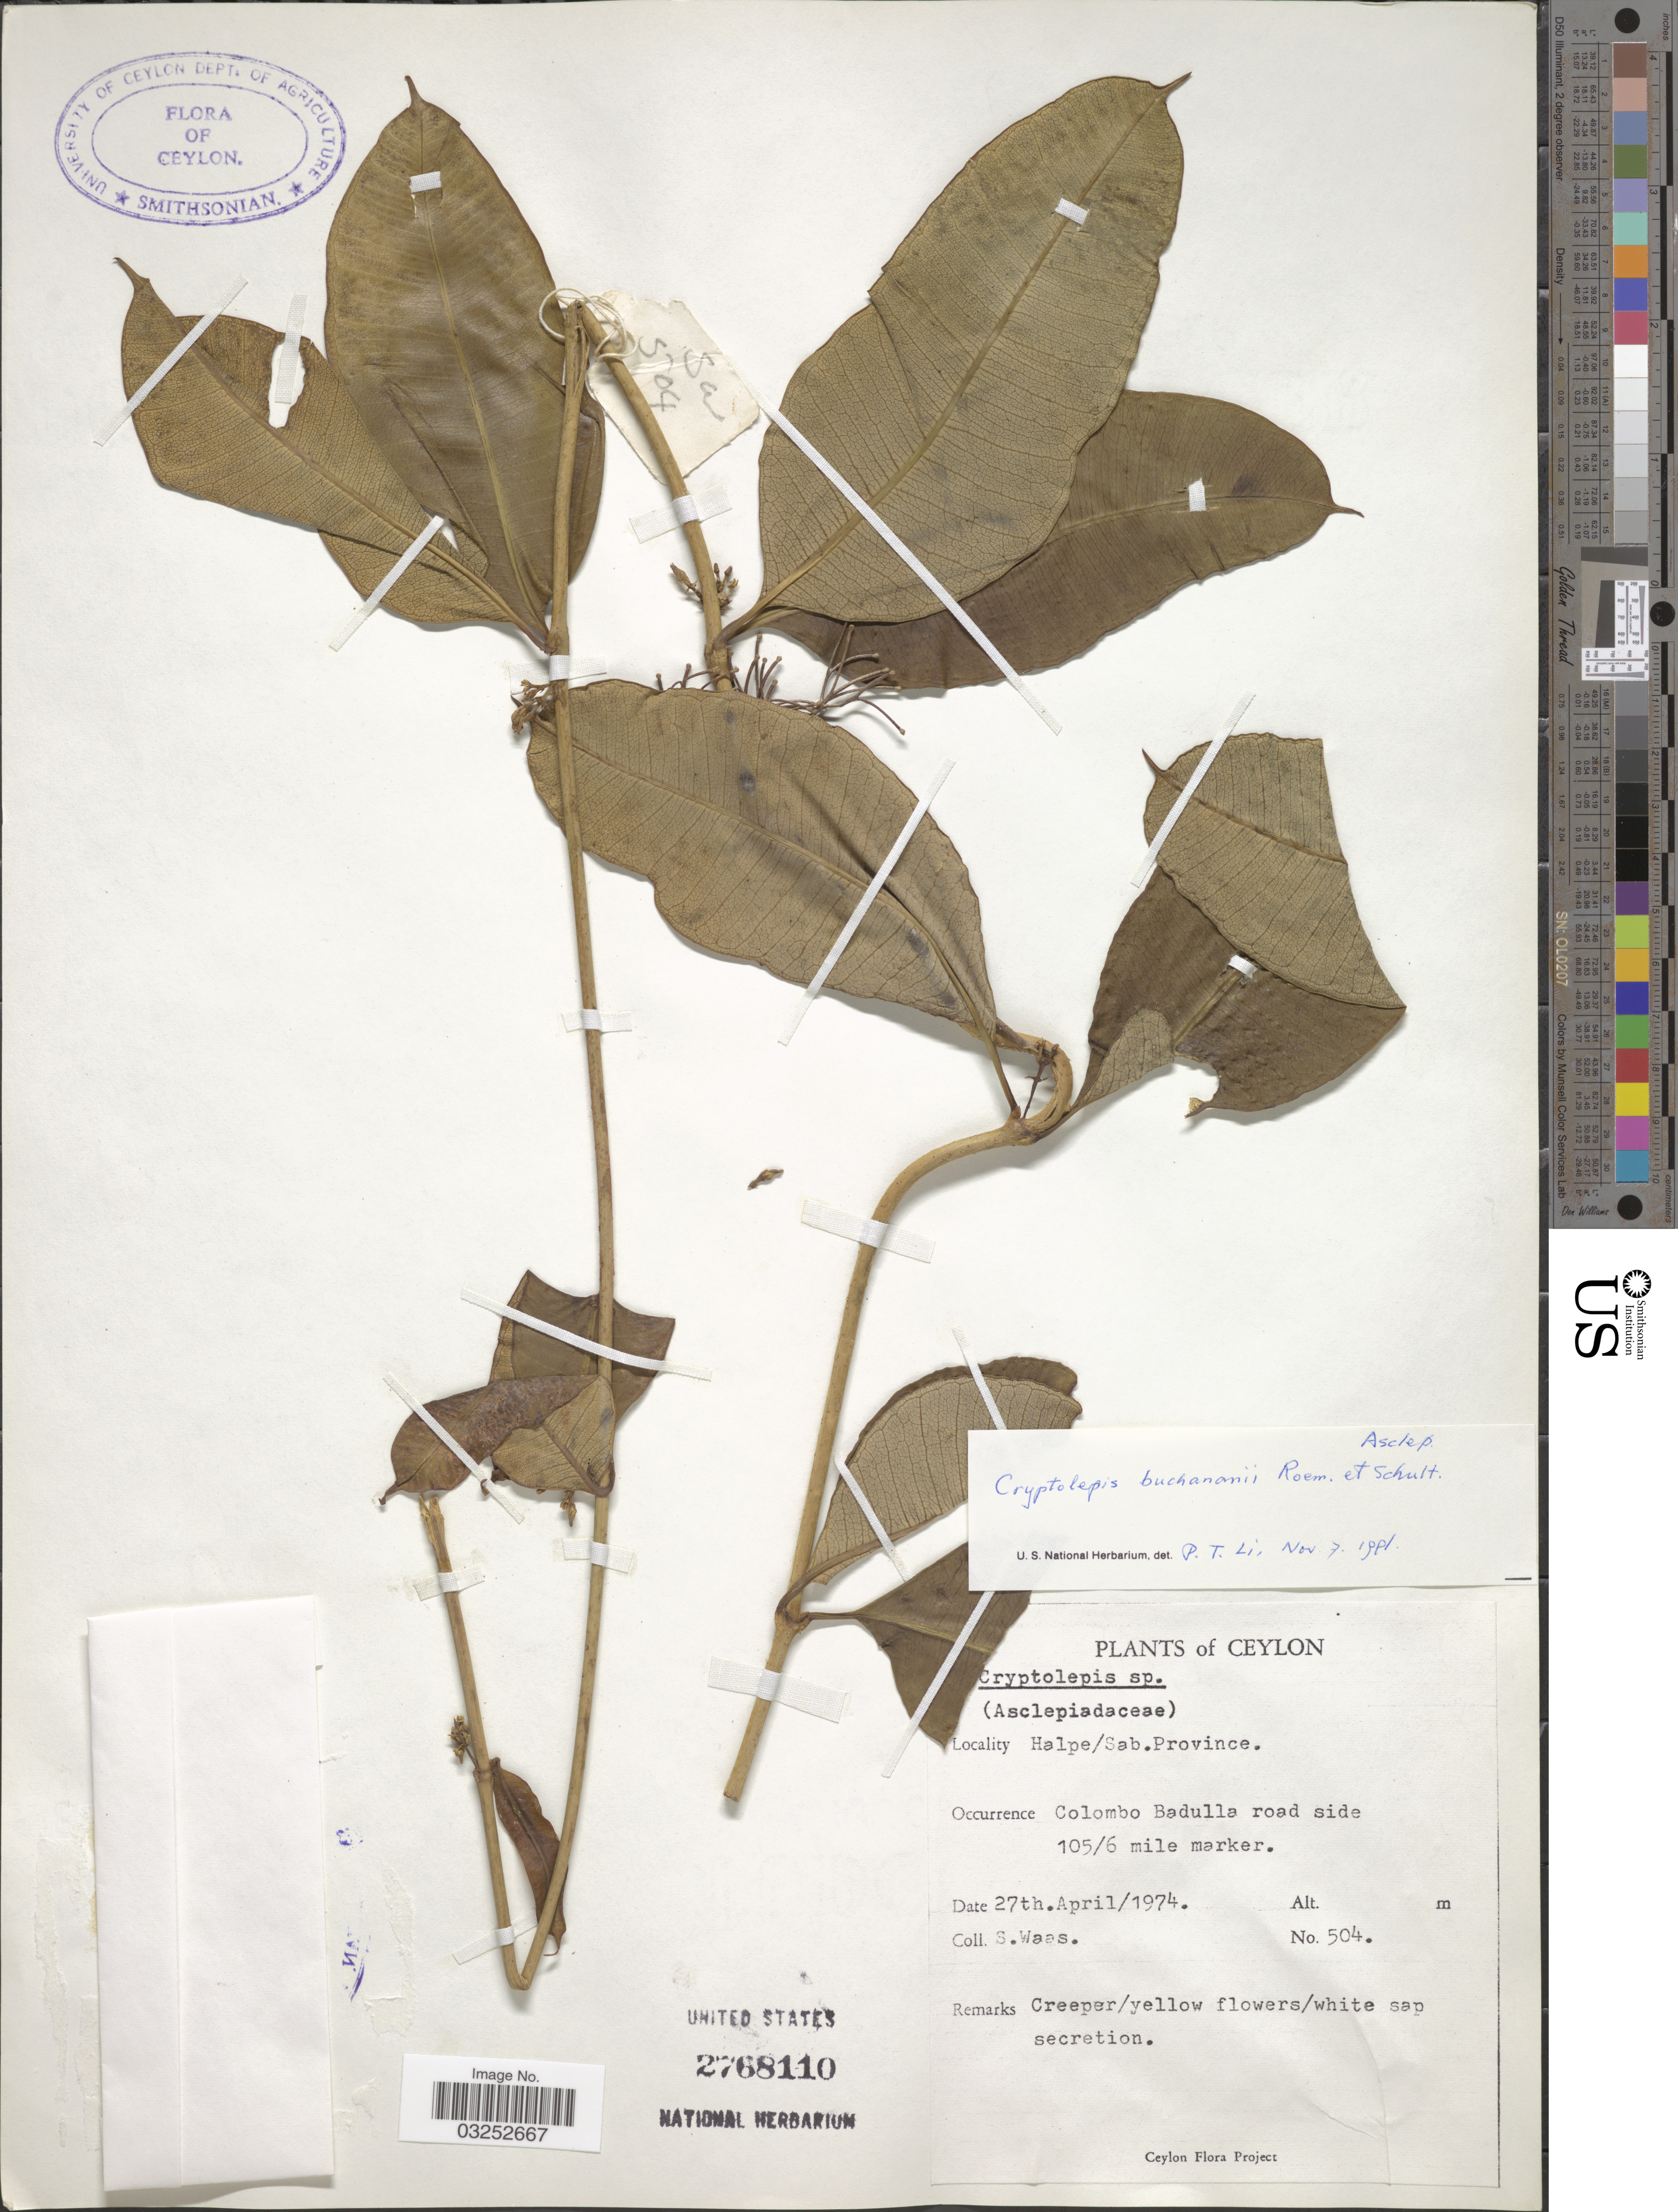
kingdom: Plantae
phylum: Tracheophyta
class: Magnoliopsida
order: Gentianales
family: Apocynaceae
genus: Cryptolepis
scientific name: Cryptolepis buchananii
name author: Roem. & Schult.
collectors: S. Waas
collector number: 504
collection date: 1974-04-27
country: Sri Lanka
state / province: Sabaragamuwa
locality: Ceylon, Halpe/ Sab. Province, Colombo Badulla road side 105/6 mile marker.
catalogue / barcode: US 2768110